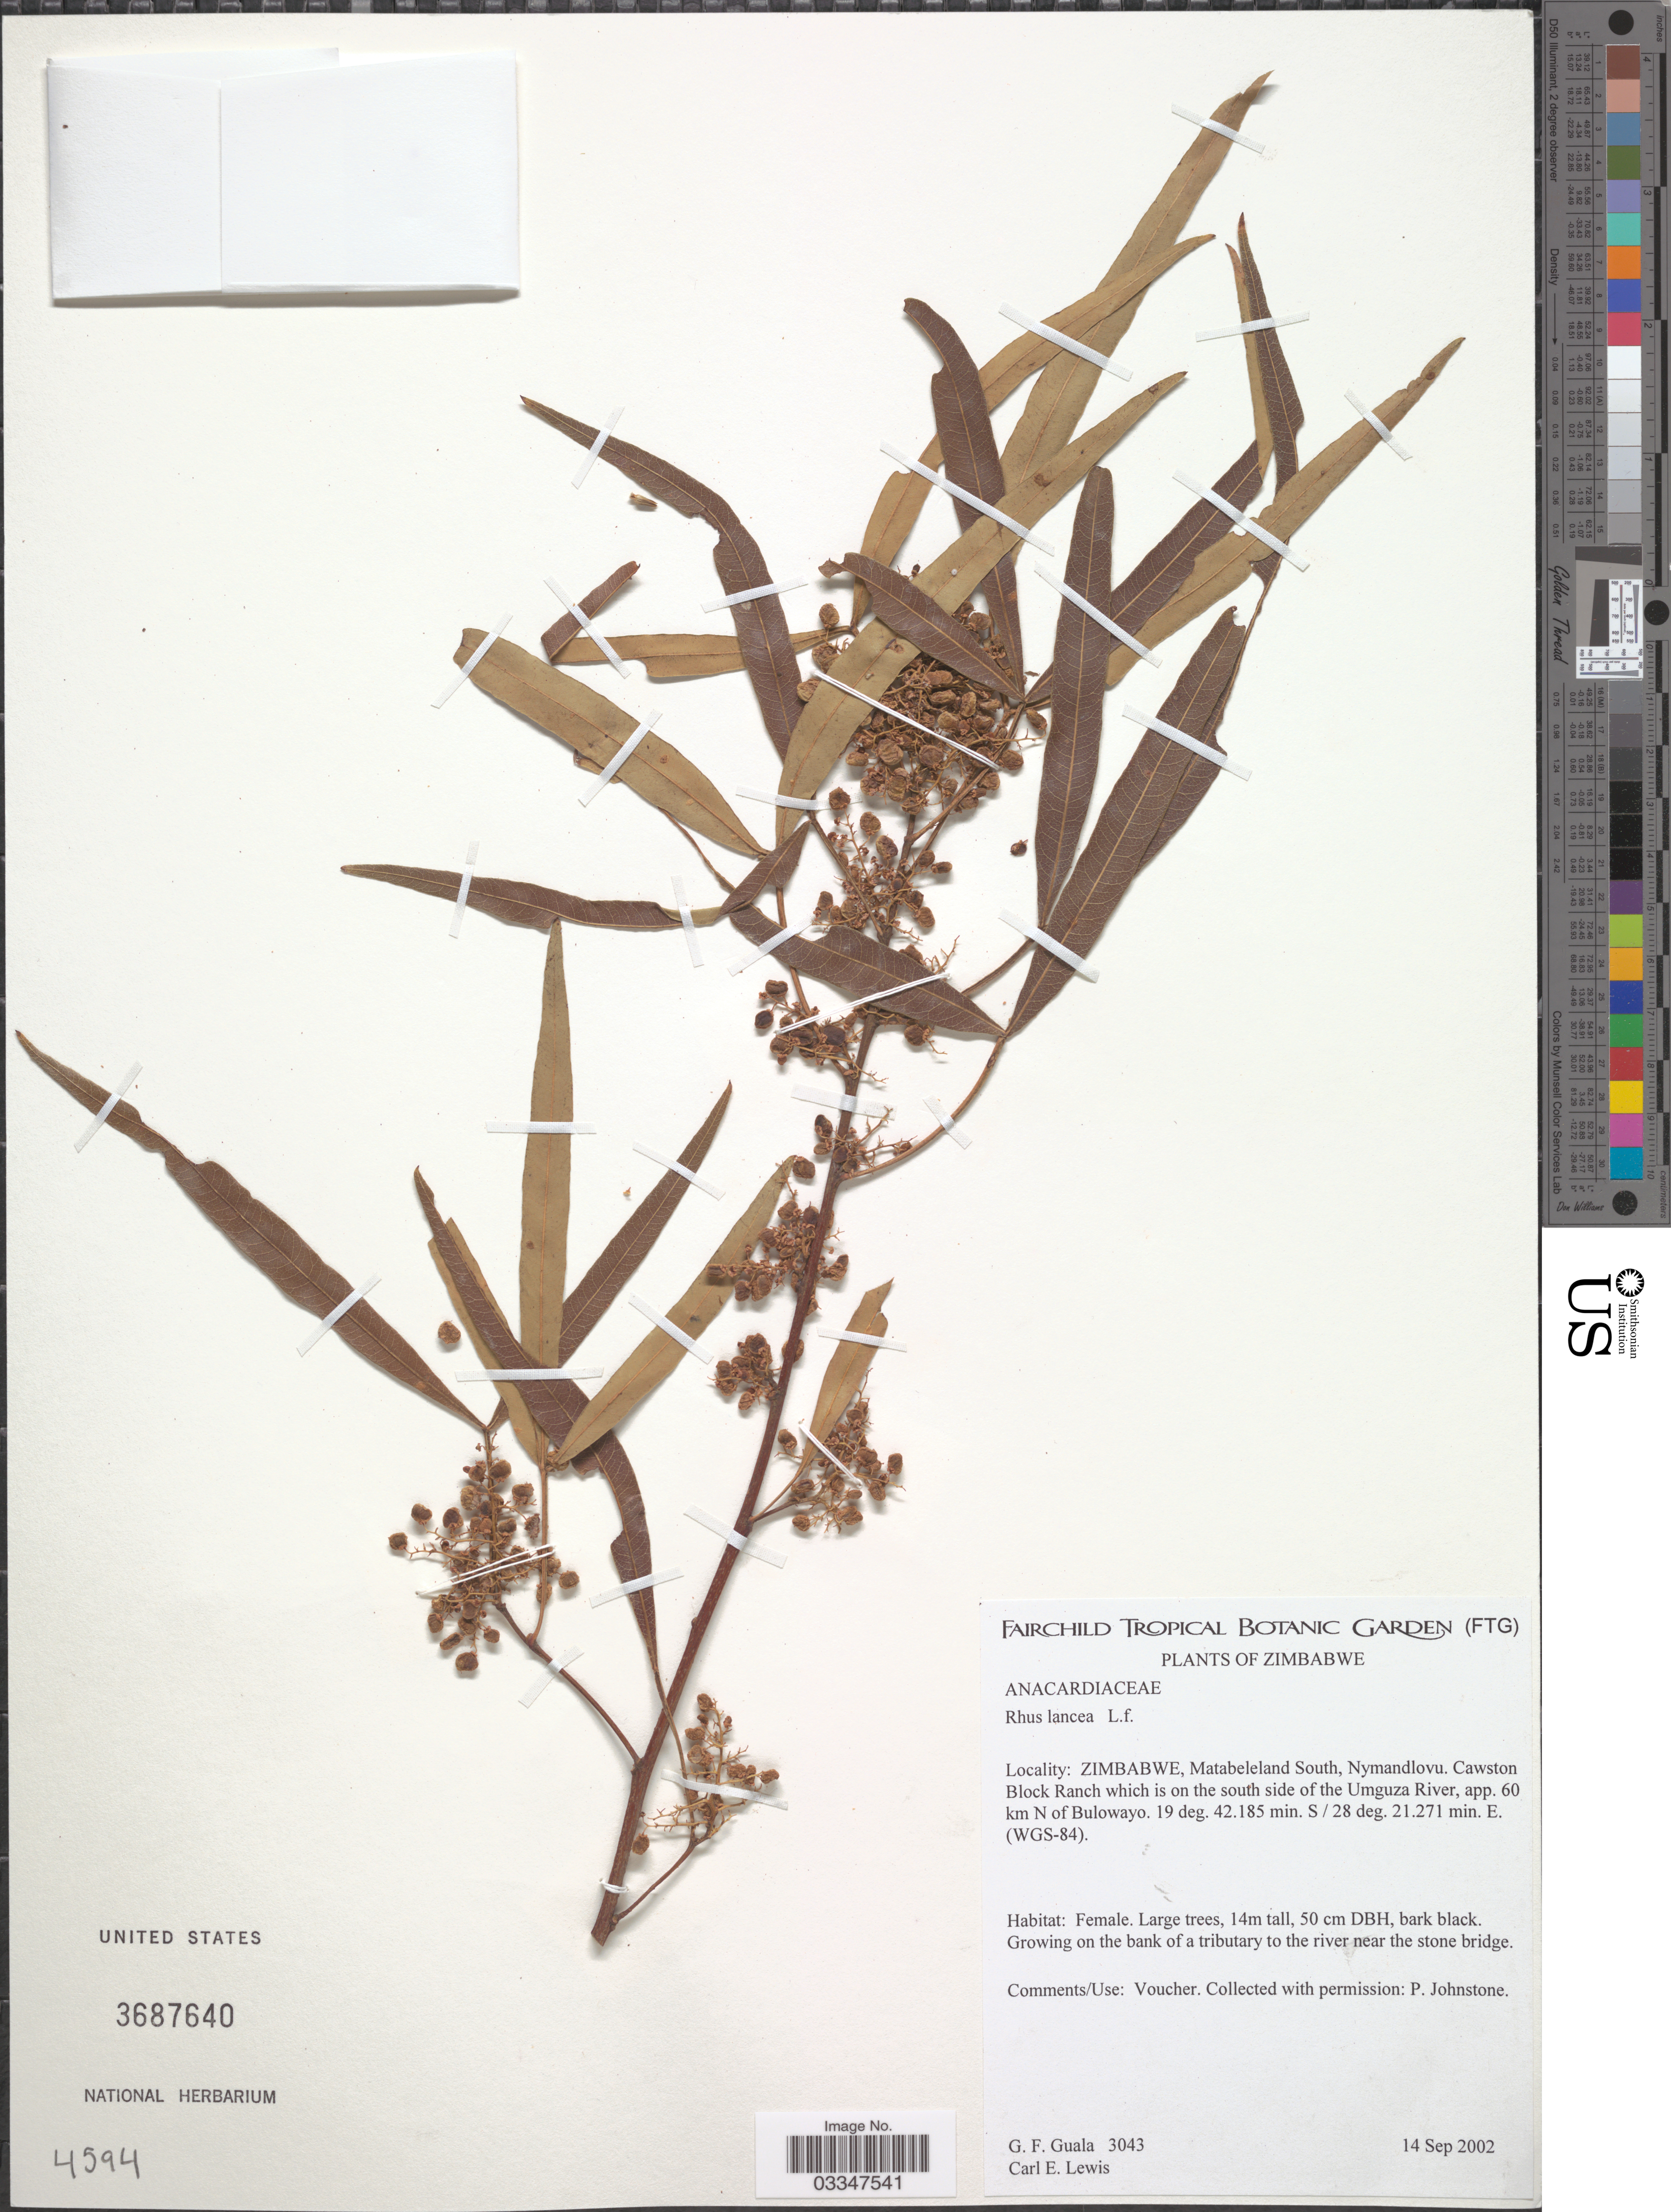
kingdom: Plantae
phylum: Tracheophyta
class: Magnoliopsida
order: Sapindales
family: Anacardiaceae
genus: Rhus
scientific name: Rhus lancea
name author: L. f.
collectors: G. Guala & C. Lewis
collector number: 3043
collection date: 2002-09-14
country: Zimbabwe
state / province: Matabeleland South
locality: Nymandlovu. Cawston Block Ranch which is on the south side of the Umguza River, app. 60 km N of Bulowayo. (WGS-84).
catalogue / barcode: US 3687640